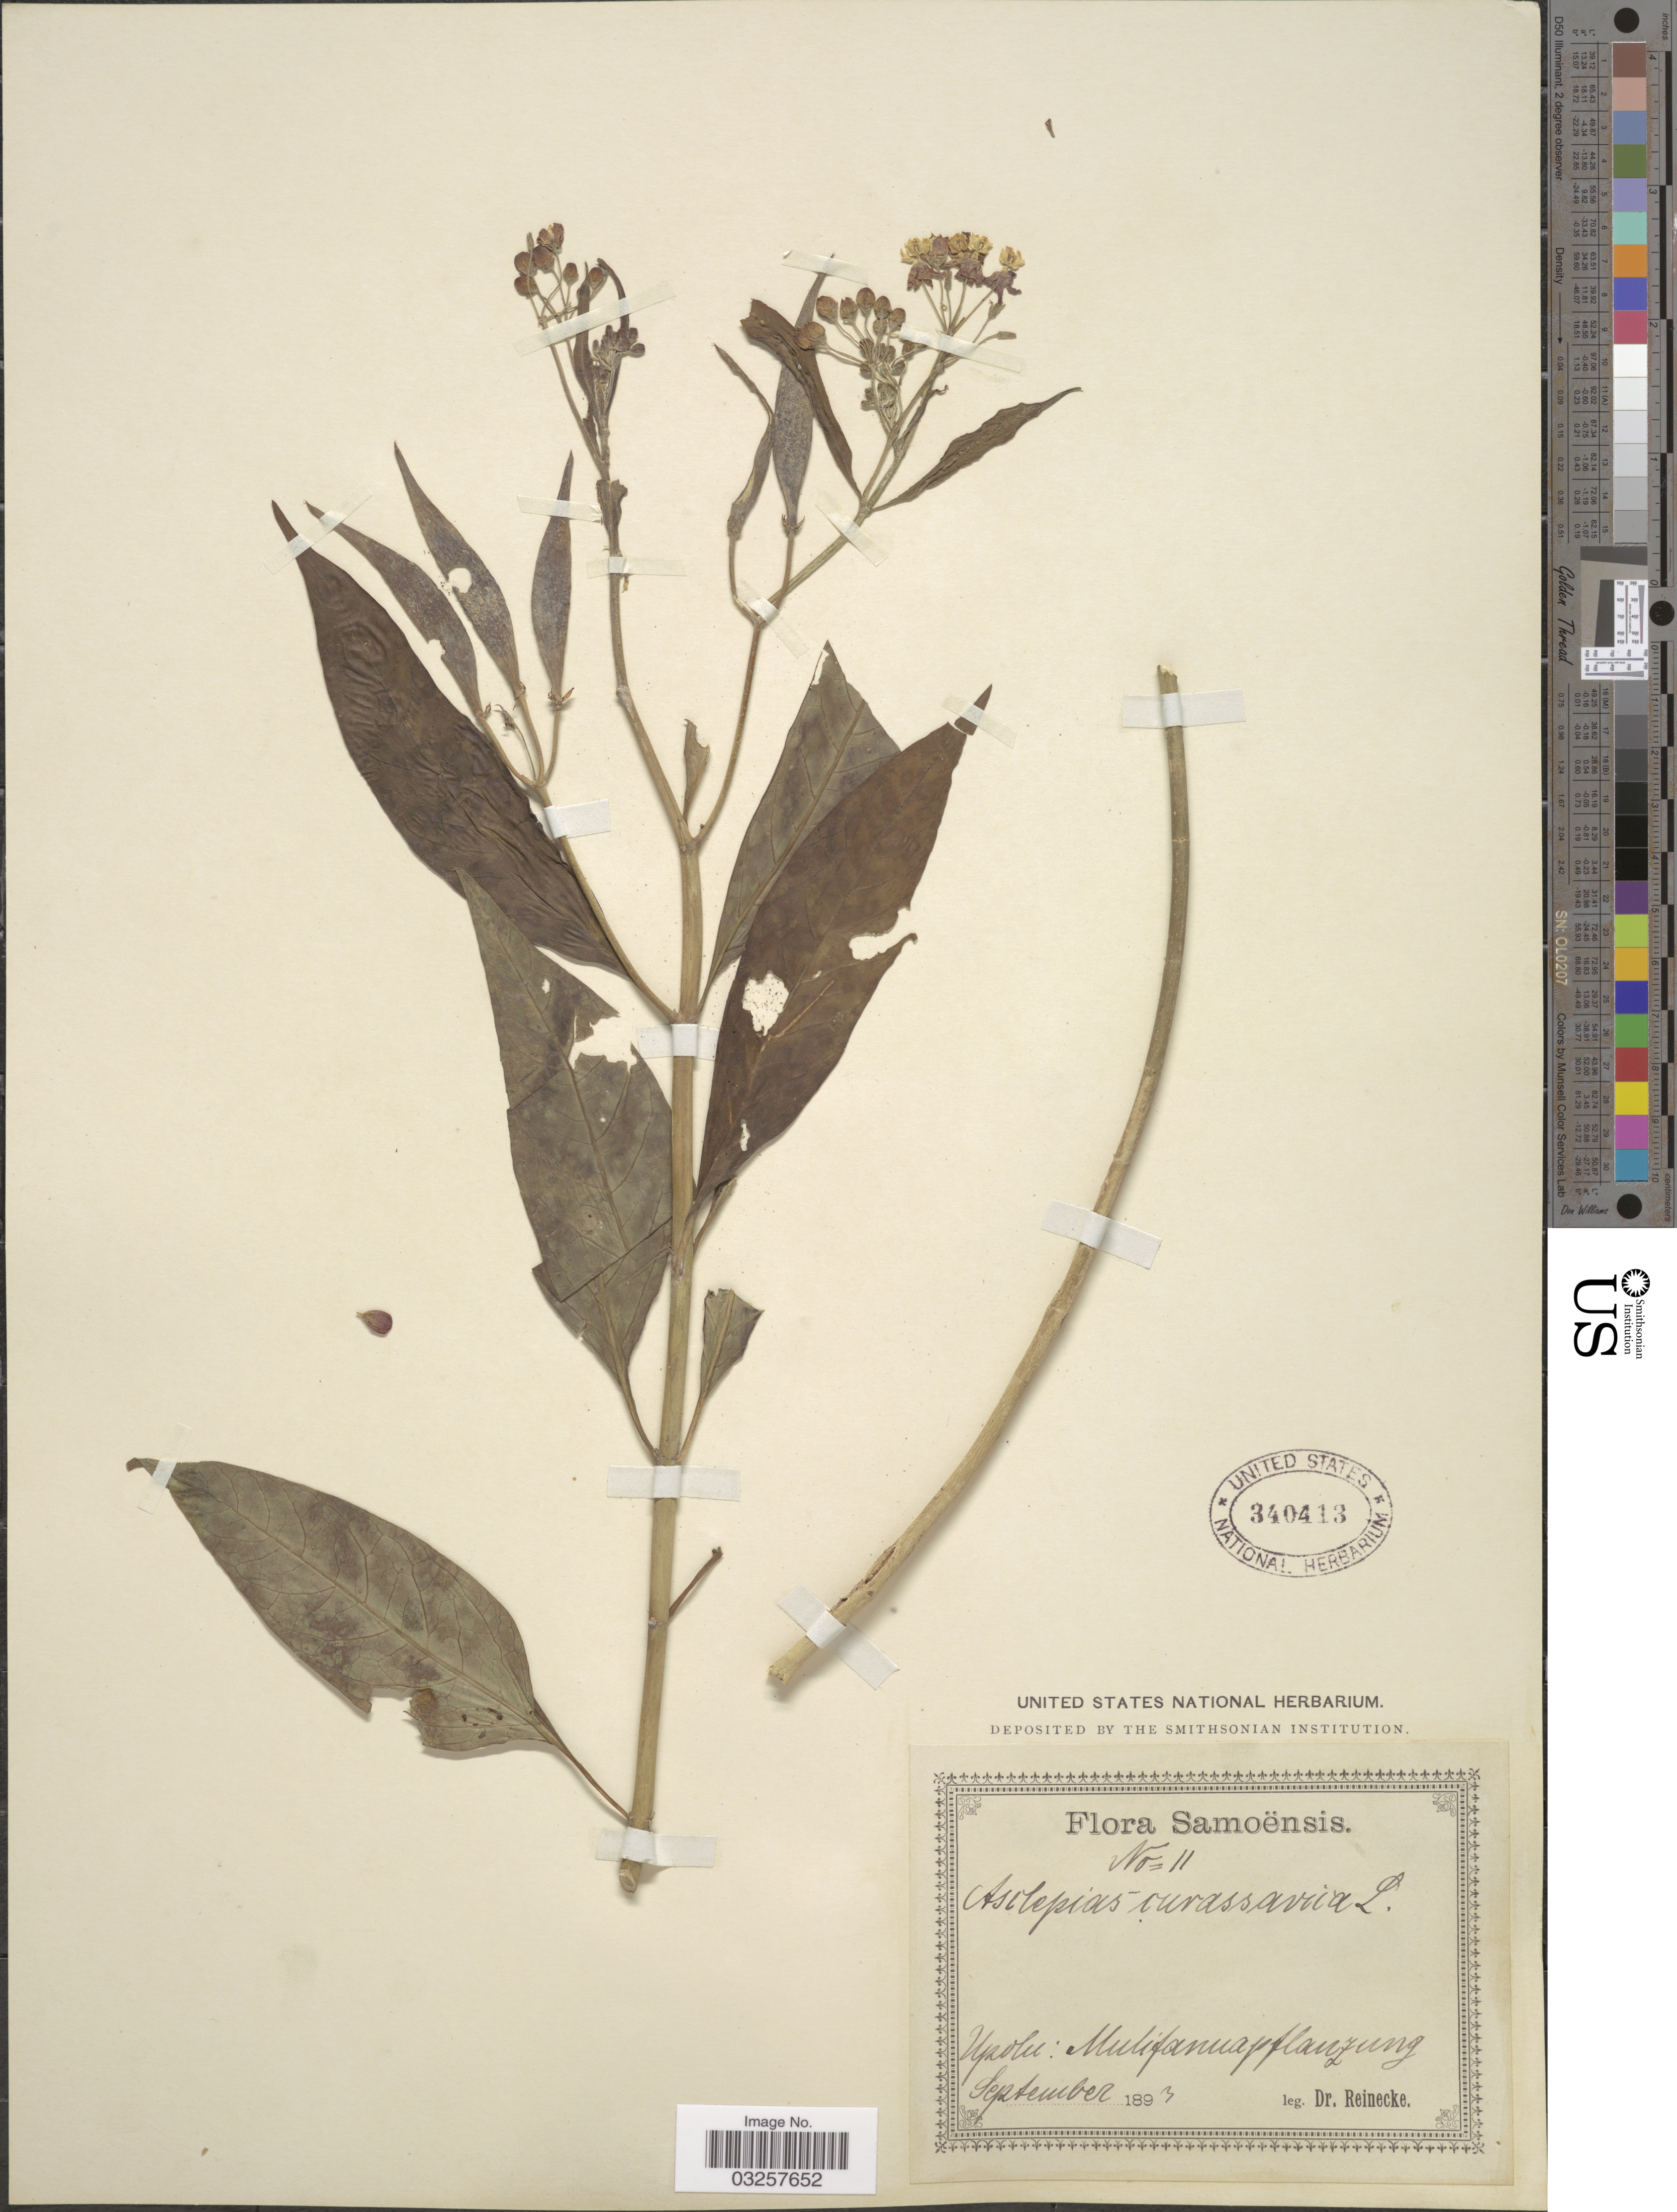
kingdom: Plantae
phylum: Tracheophyta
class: Magnoliopsida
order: Gentianales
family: Apocynaceae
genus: Asclepias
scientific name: Asclepias curassavica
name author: L.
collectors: -- Reinecke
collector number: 11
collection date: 1893-09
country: Samoa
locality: Samoënsis. Upolu: Mulifanua pflanzung.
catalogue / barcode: US 340413